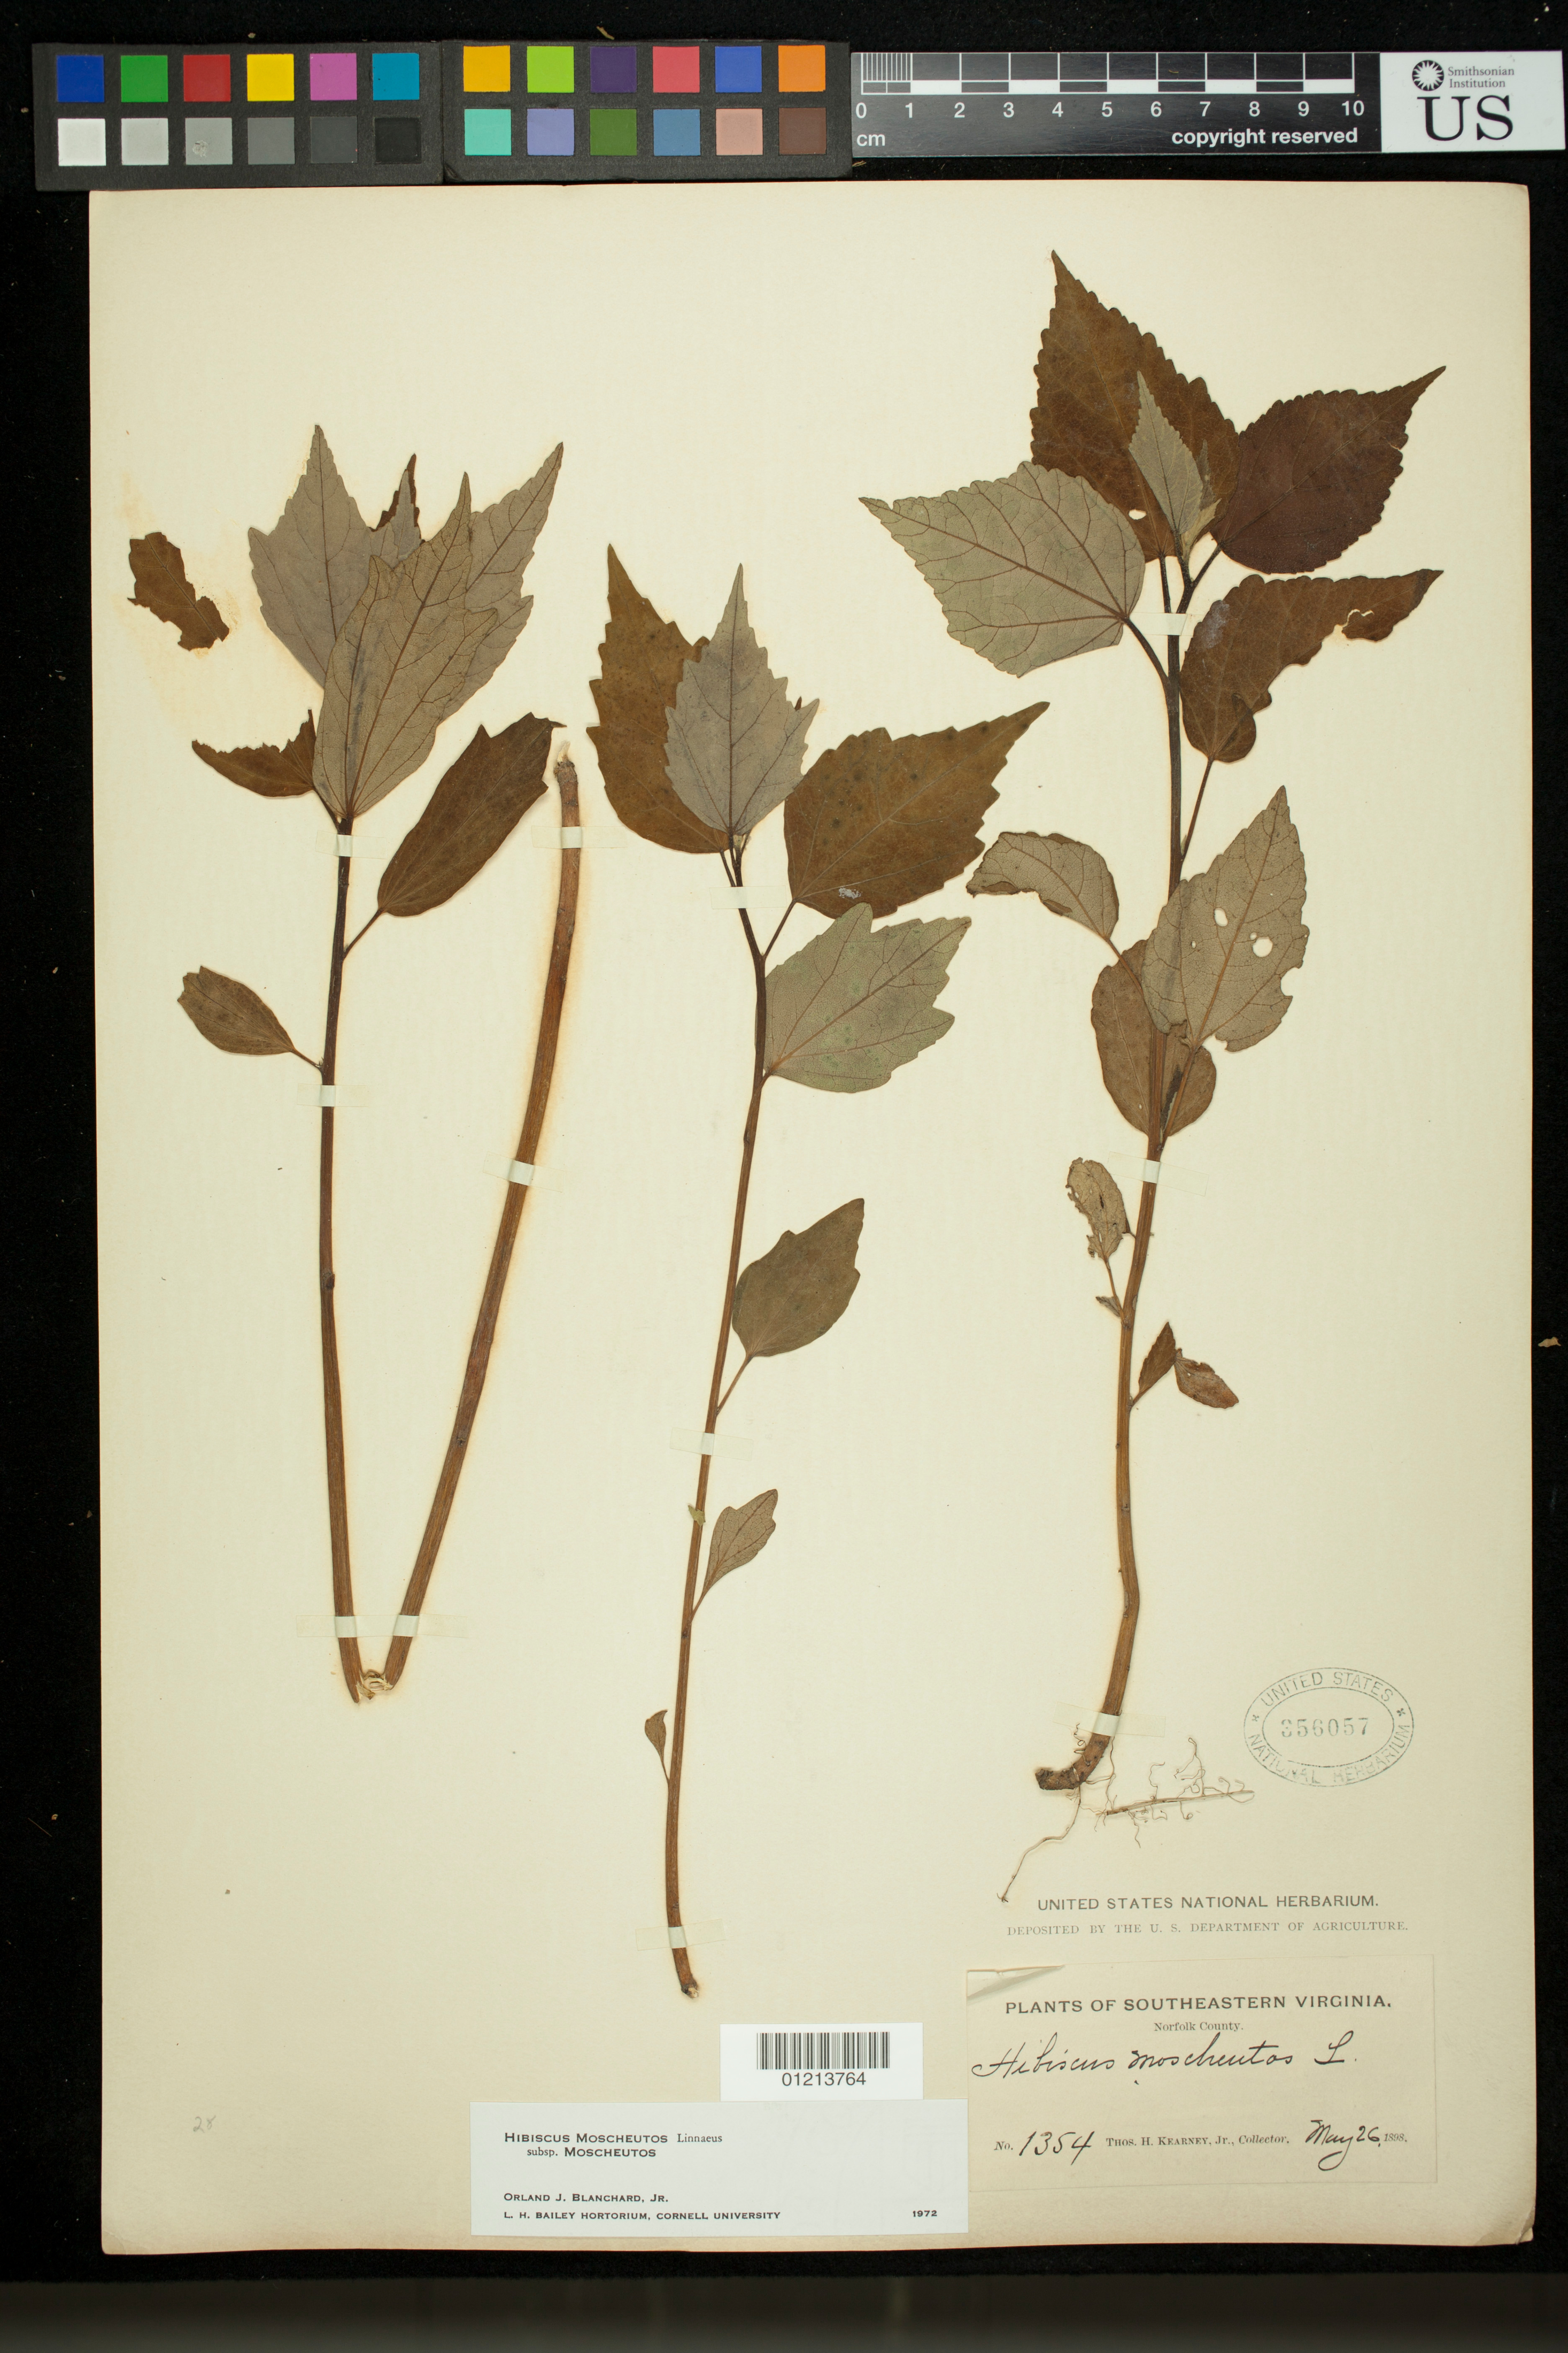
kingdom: Plantae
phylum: Tracheophyta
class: Magnoliopsida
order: Malvales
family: Malvaceae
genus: Hibiscus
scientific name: Hibiscus moscheutos subsp. moscheutos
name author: L.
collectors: T. H. Kearney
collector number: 1354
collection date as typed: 26 May 1898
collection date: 1898-05-26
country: United States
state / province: Virginia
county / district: City of Norfolk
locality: Norfolk County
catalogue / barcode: US 356057